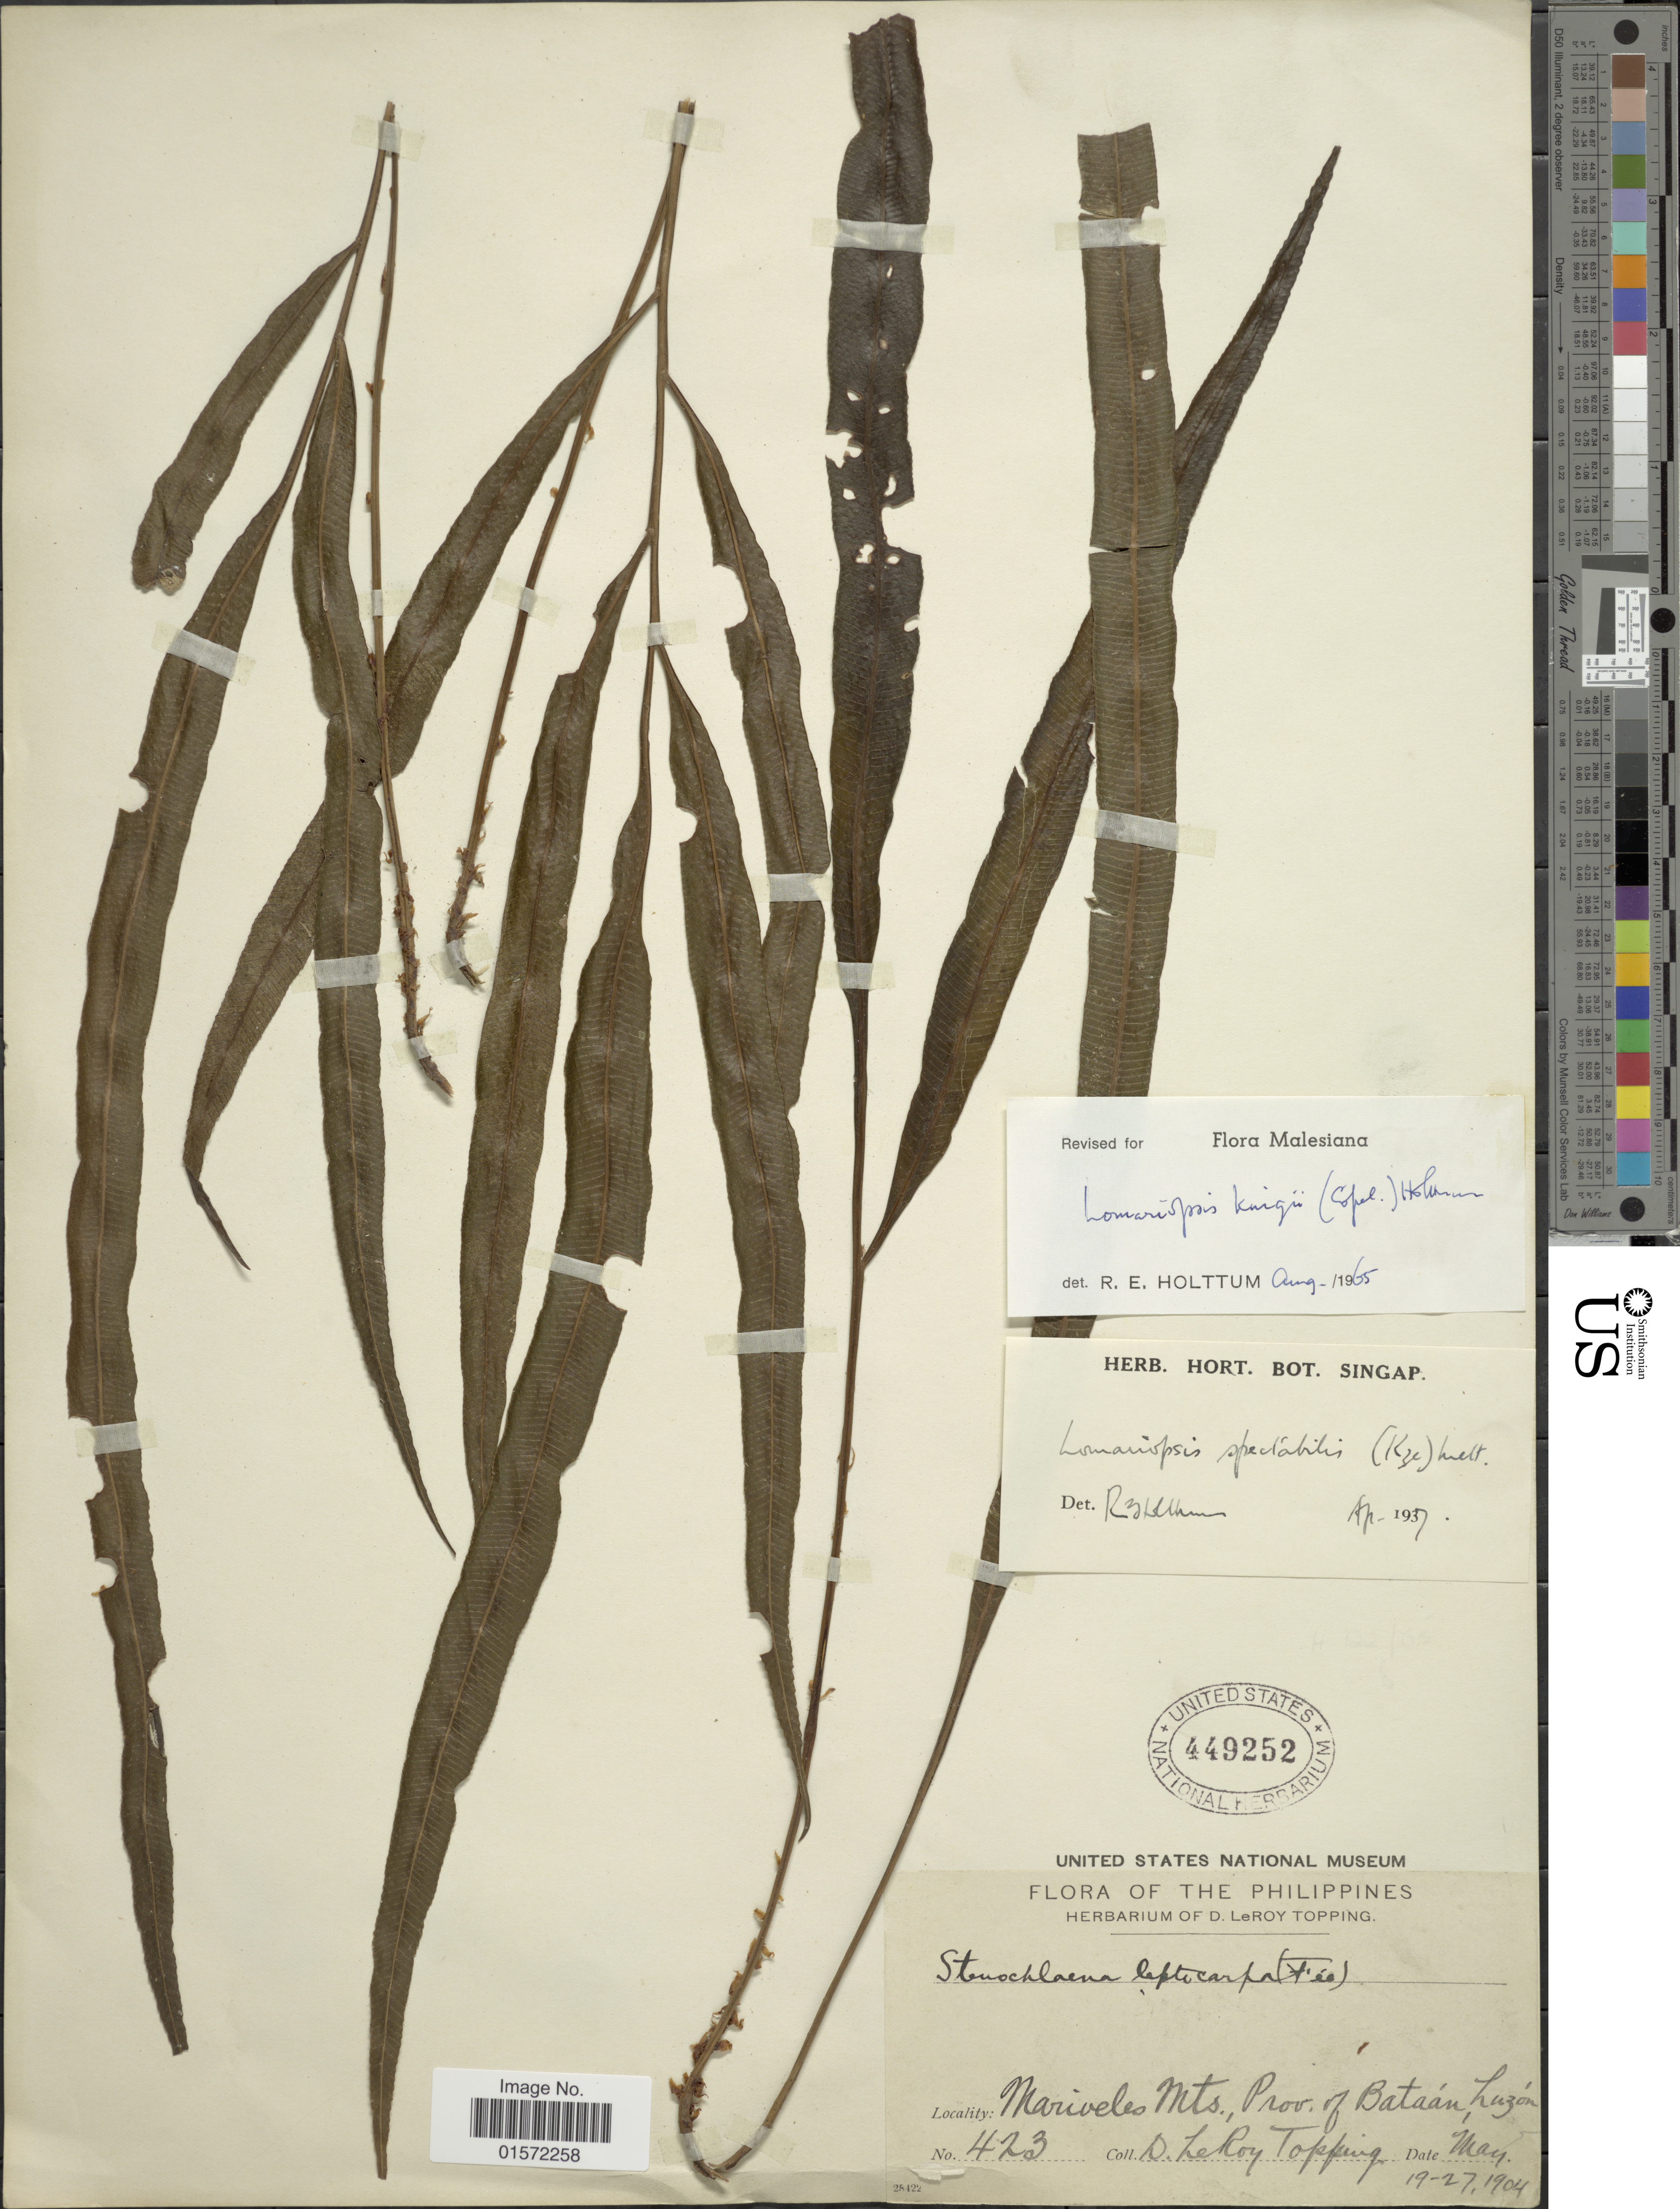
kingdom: Plantae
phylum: Tracheophyta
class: Polypodiopsida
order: Polypodiales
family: Lomariopsidaceae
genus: Lomariopsis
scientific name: Lomariopsis spectabilis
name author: (Kunze) Mett.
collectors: D. L. Topping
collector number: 423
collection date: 1904-05-19/1904-05-27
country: Philippines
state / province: Cagayan Valley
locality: Mariveles Mts., Prov. of Bataán, Luzón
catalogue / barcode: US 449252